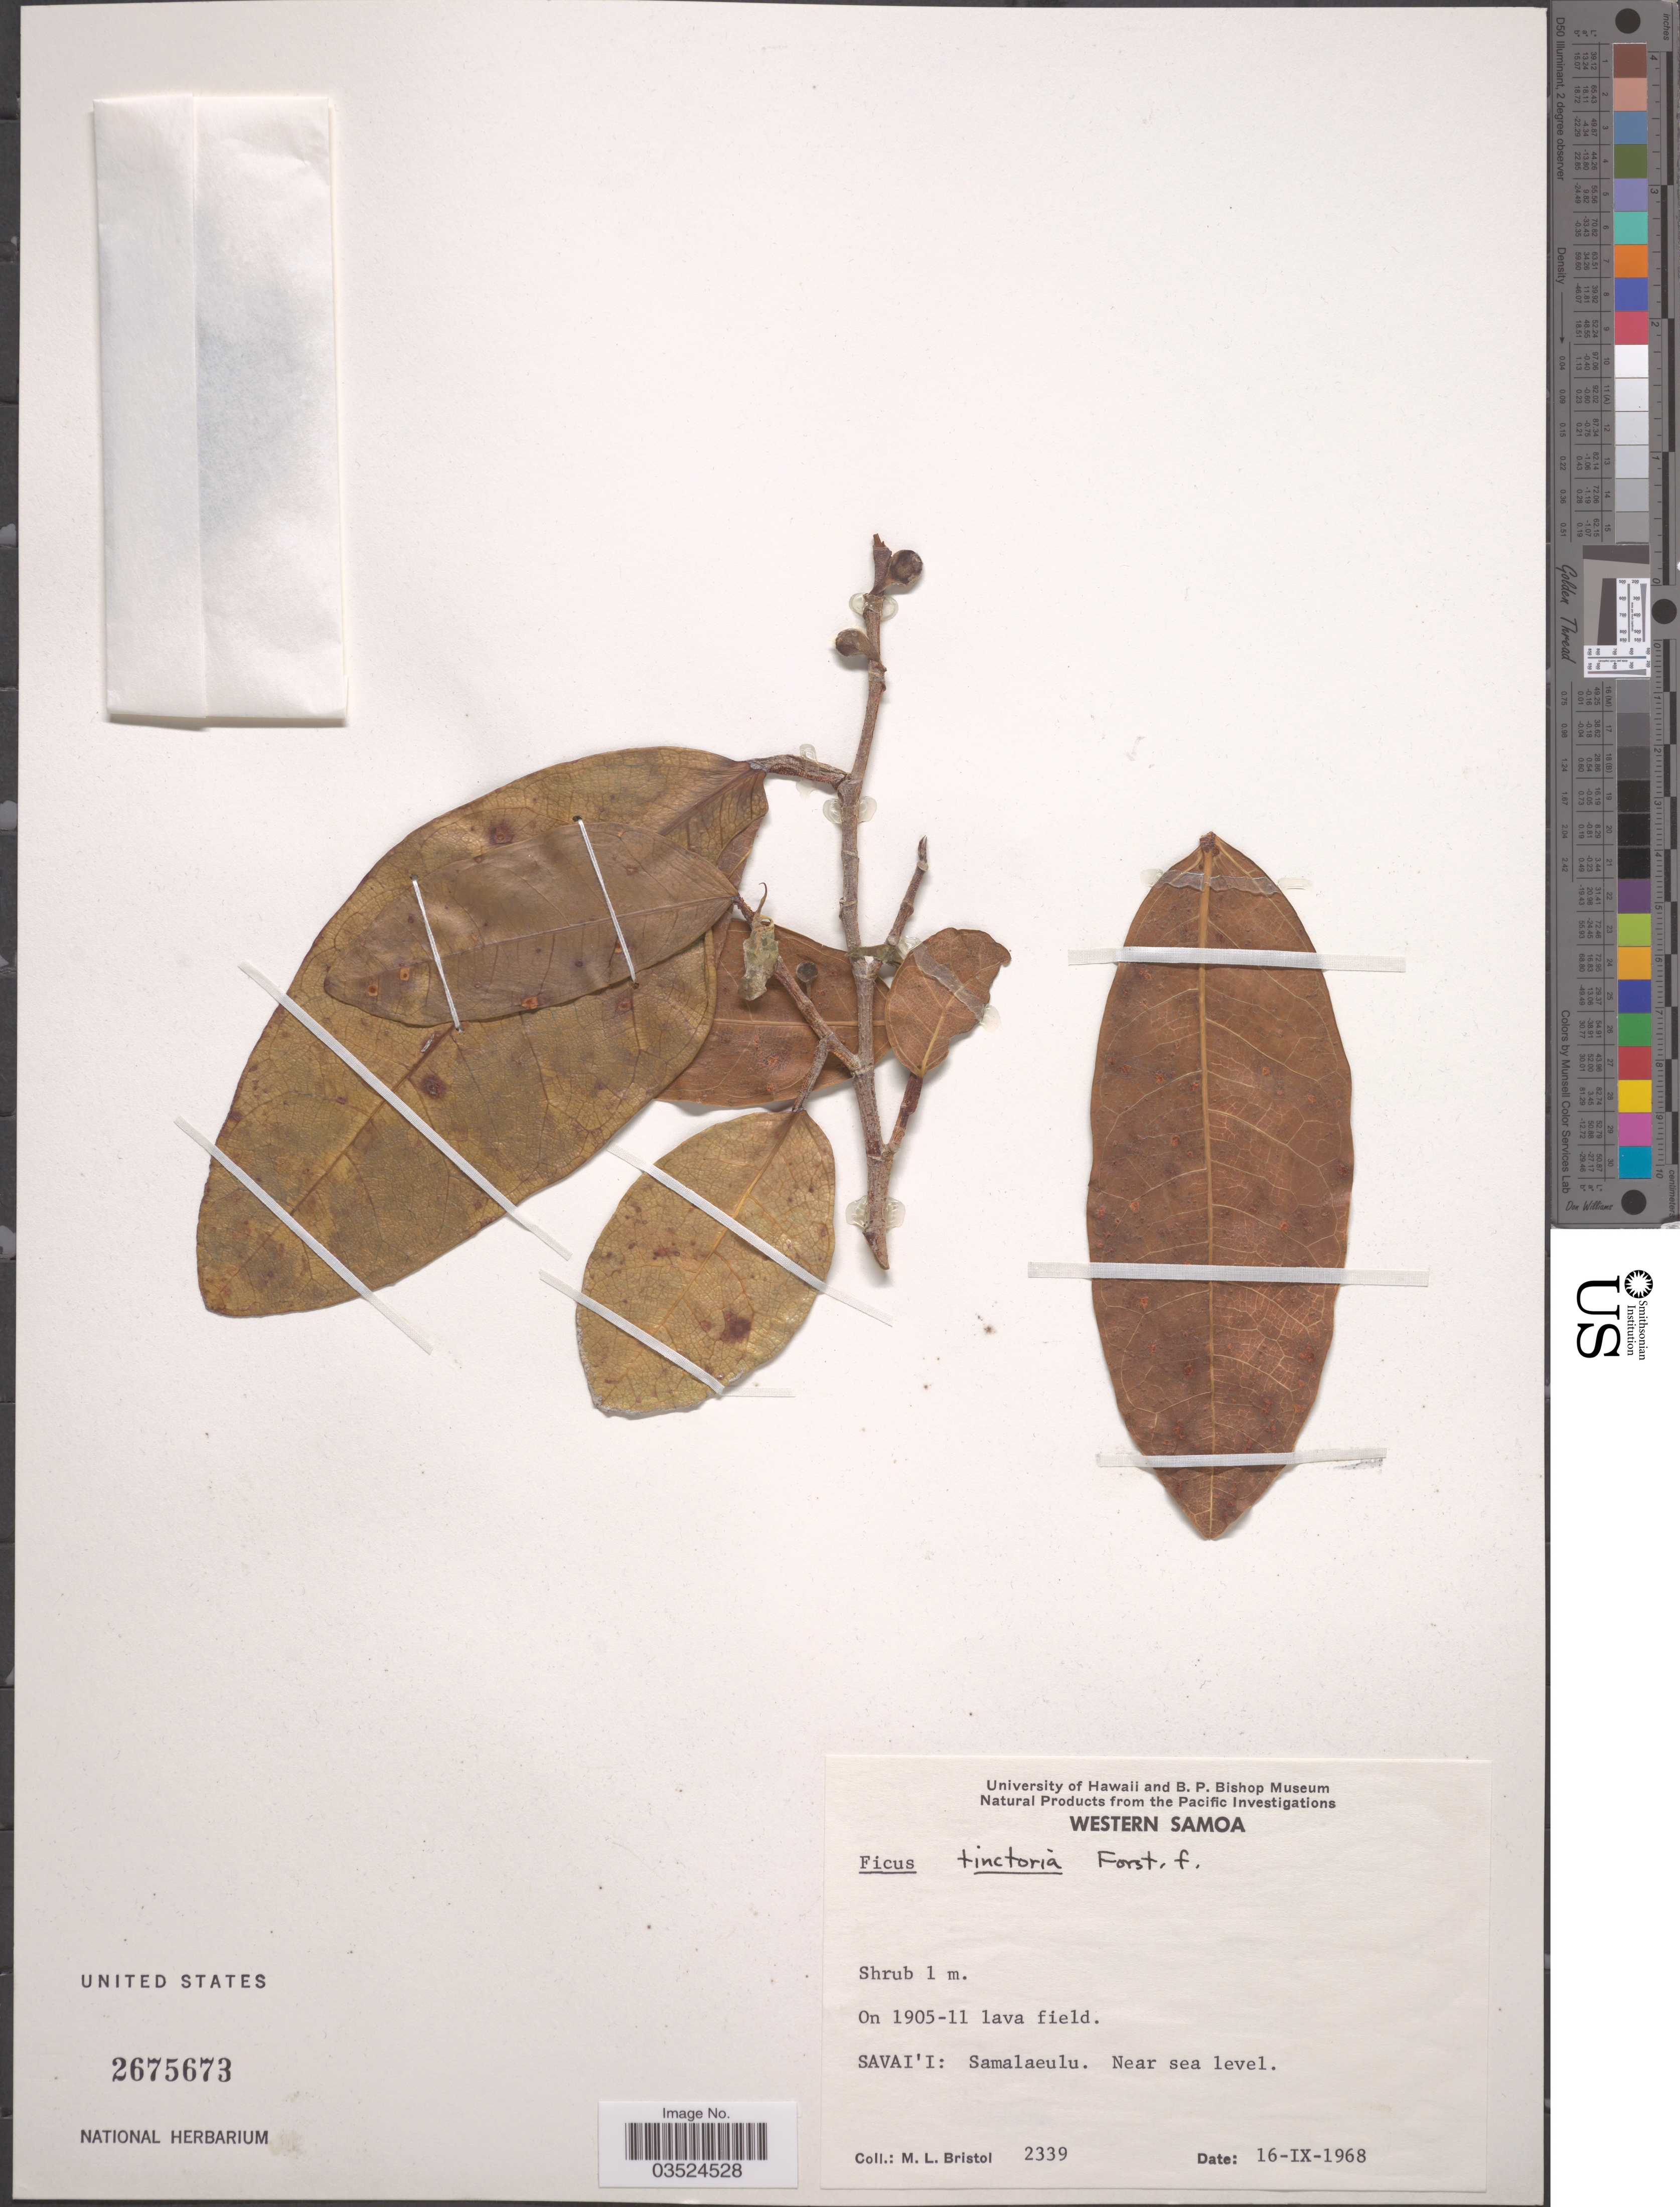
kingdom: Plantae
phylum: Tracheophyta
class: Magnoliopsida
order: Rosales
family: Moraceae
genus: Ficus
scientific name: Ficus tinctoria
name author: G. Forst.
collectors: M. L. Bristol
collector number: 2339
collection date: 1968-09-16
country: Samoa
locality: On 1905-11 lava field. Savai'i: Samalaeulu.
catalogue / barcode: US 2675673